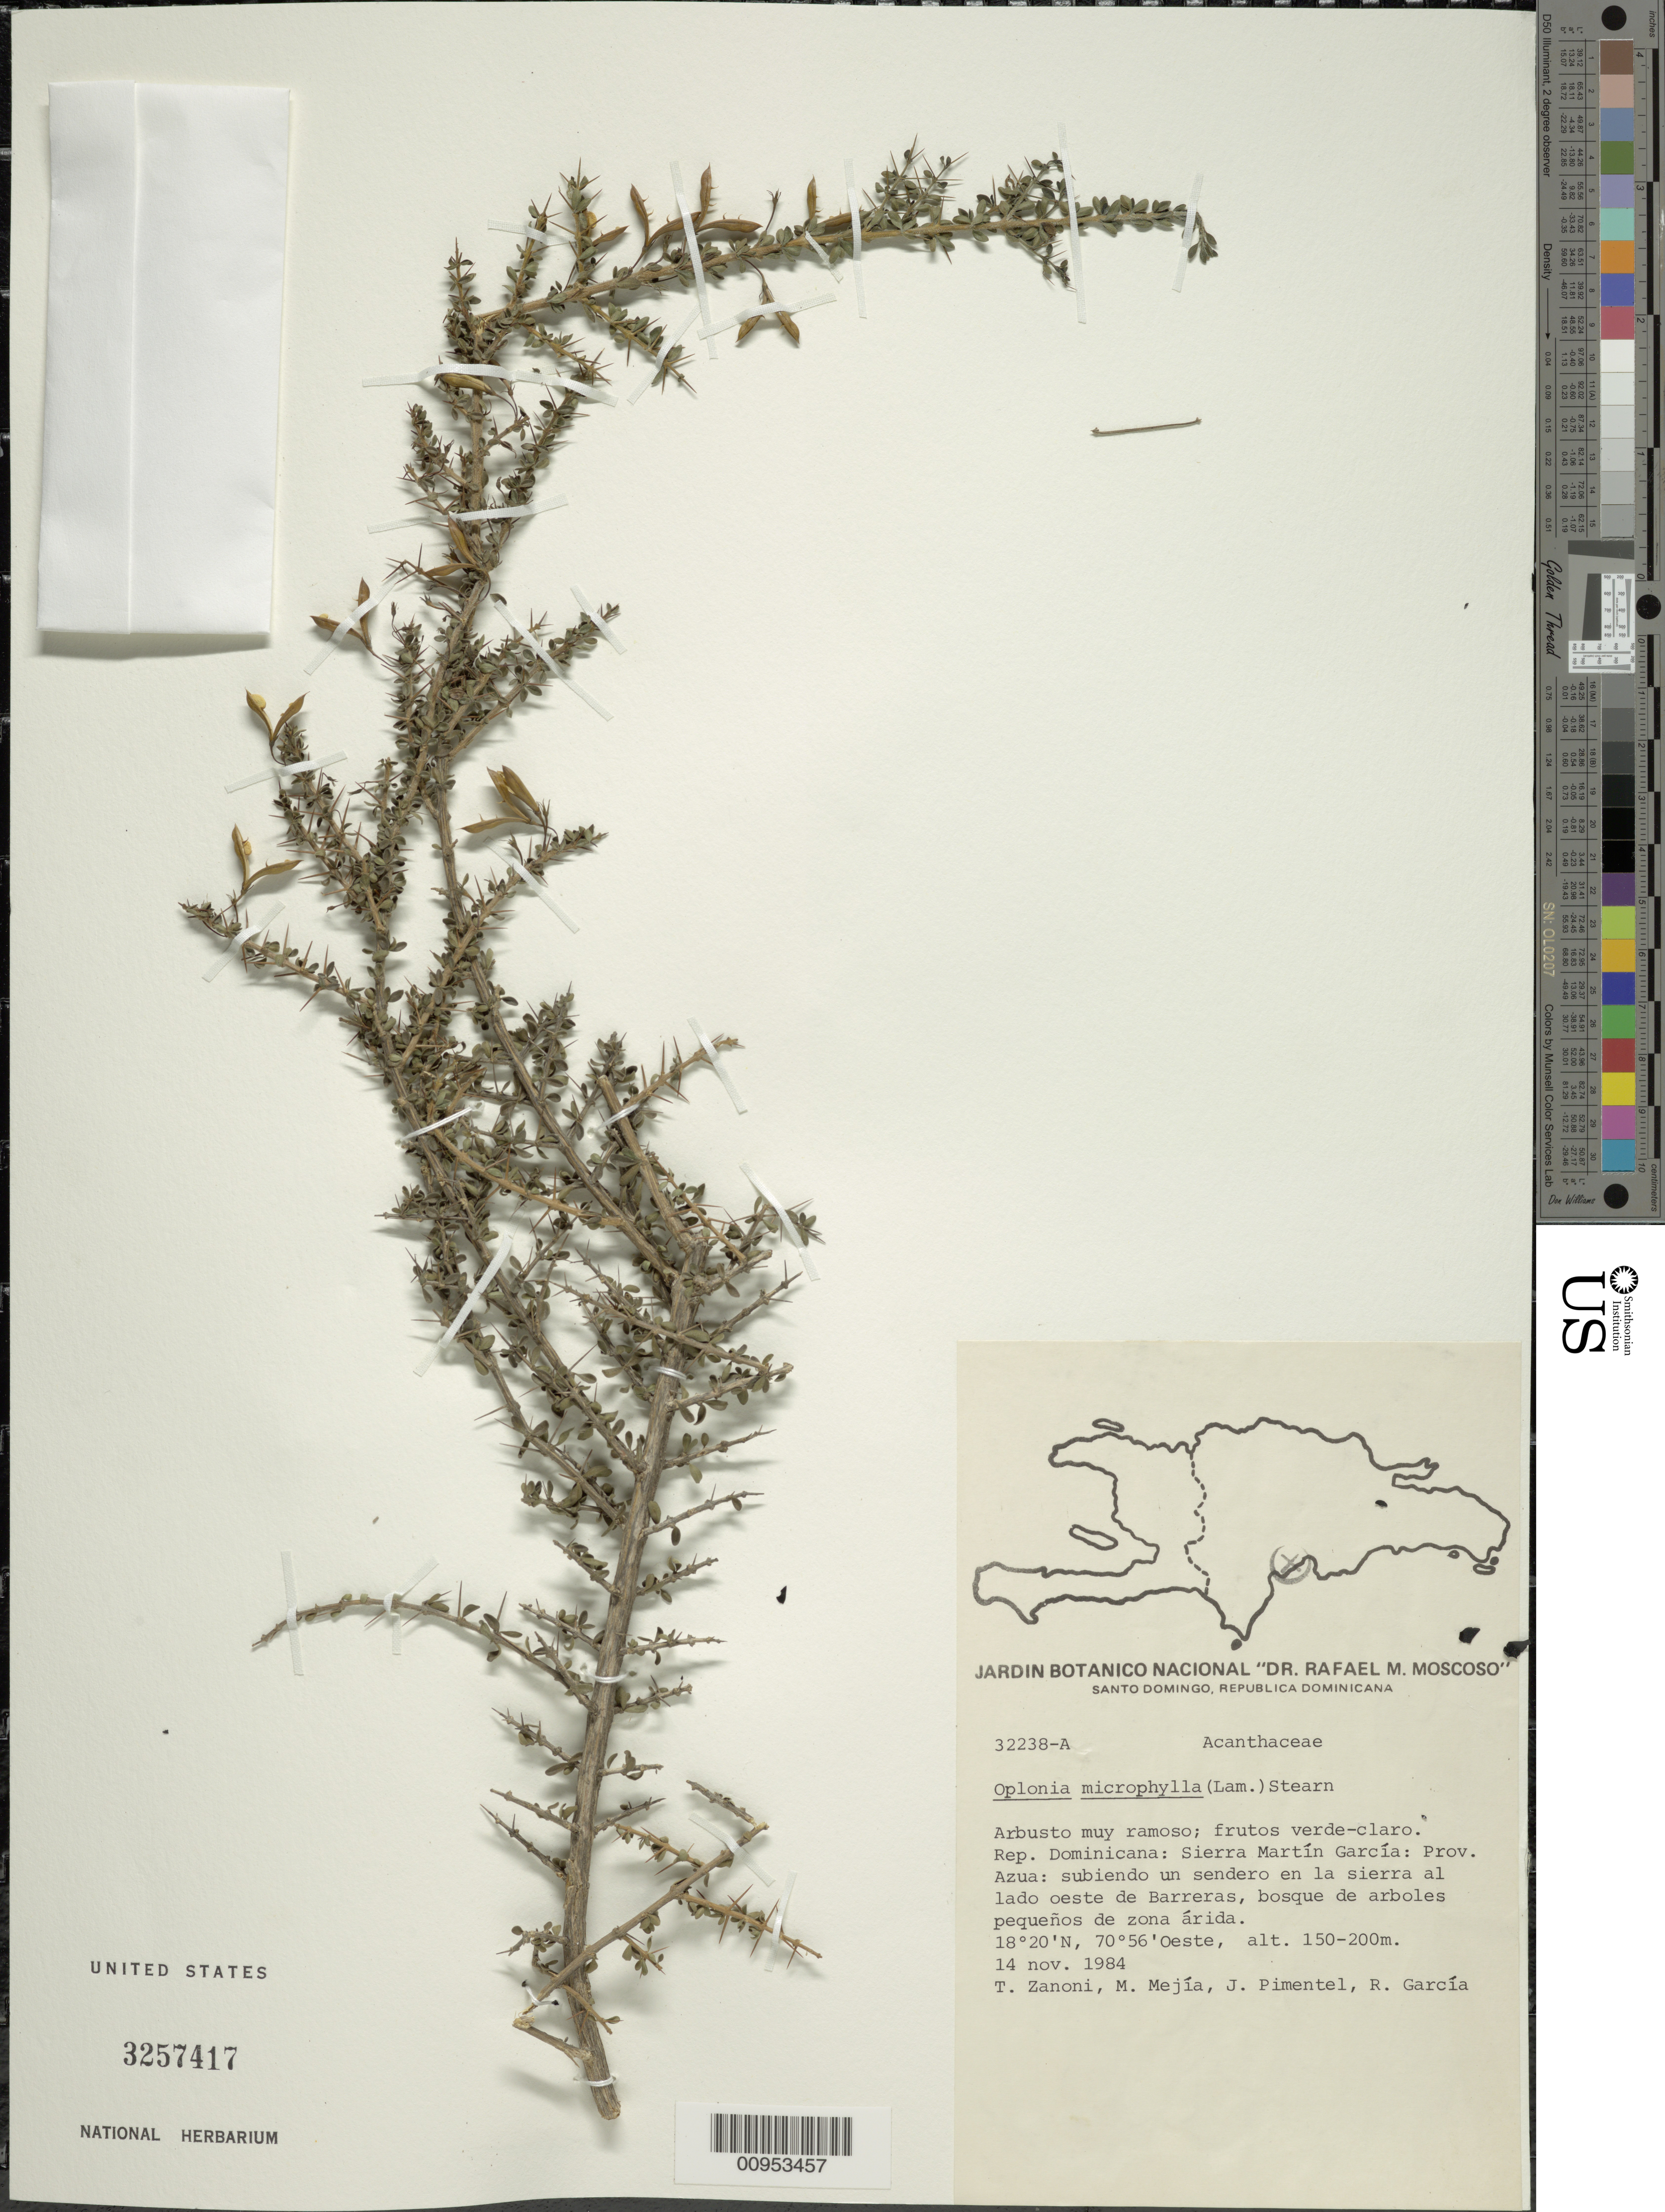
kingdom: Plantae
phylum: Tracheophyta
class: Magnoliopsida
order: Lamiales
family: Acanthaceae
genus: Oplonia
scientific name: Oplonia microphylla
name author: (Lam.) Stearn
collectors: T. A. Zanoni, M. Mejia, J. Pimentel & R. G. García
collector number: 32228-A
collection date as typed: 14 Nov 1984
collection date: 1984-11-14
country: Dominican Republic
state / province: Azua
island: Hispaniola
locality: Sierra Martín, subiendo un sendero en la sierra al lado oeste de Barreras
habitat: Bosque de arboles pequeños de zona árida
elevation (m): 150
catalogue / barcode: US 3257417